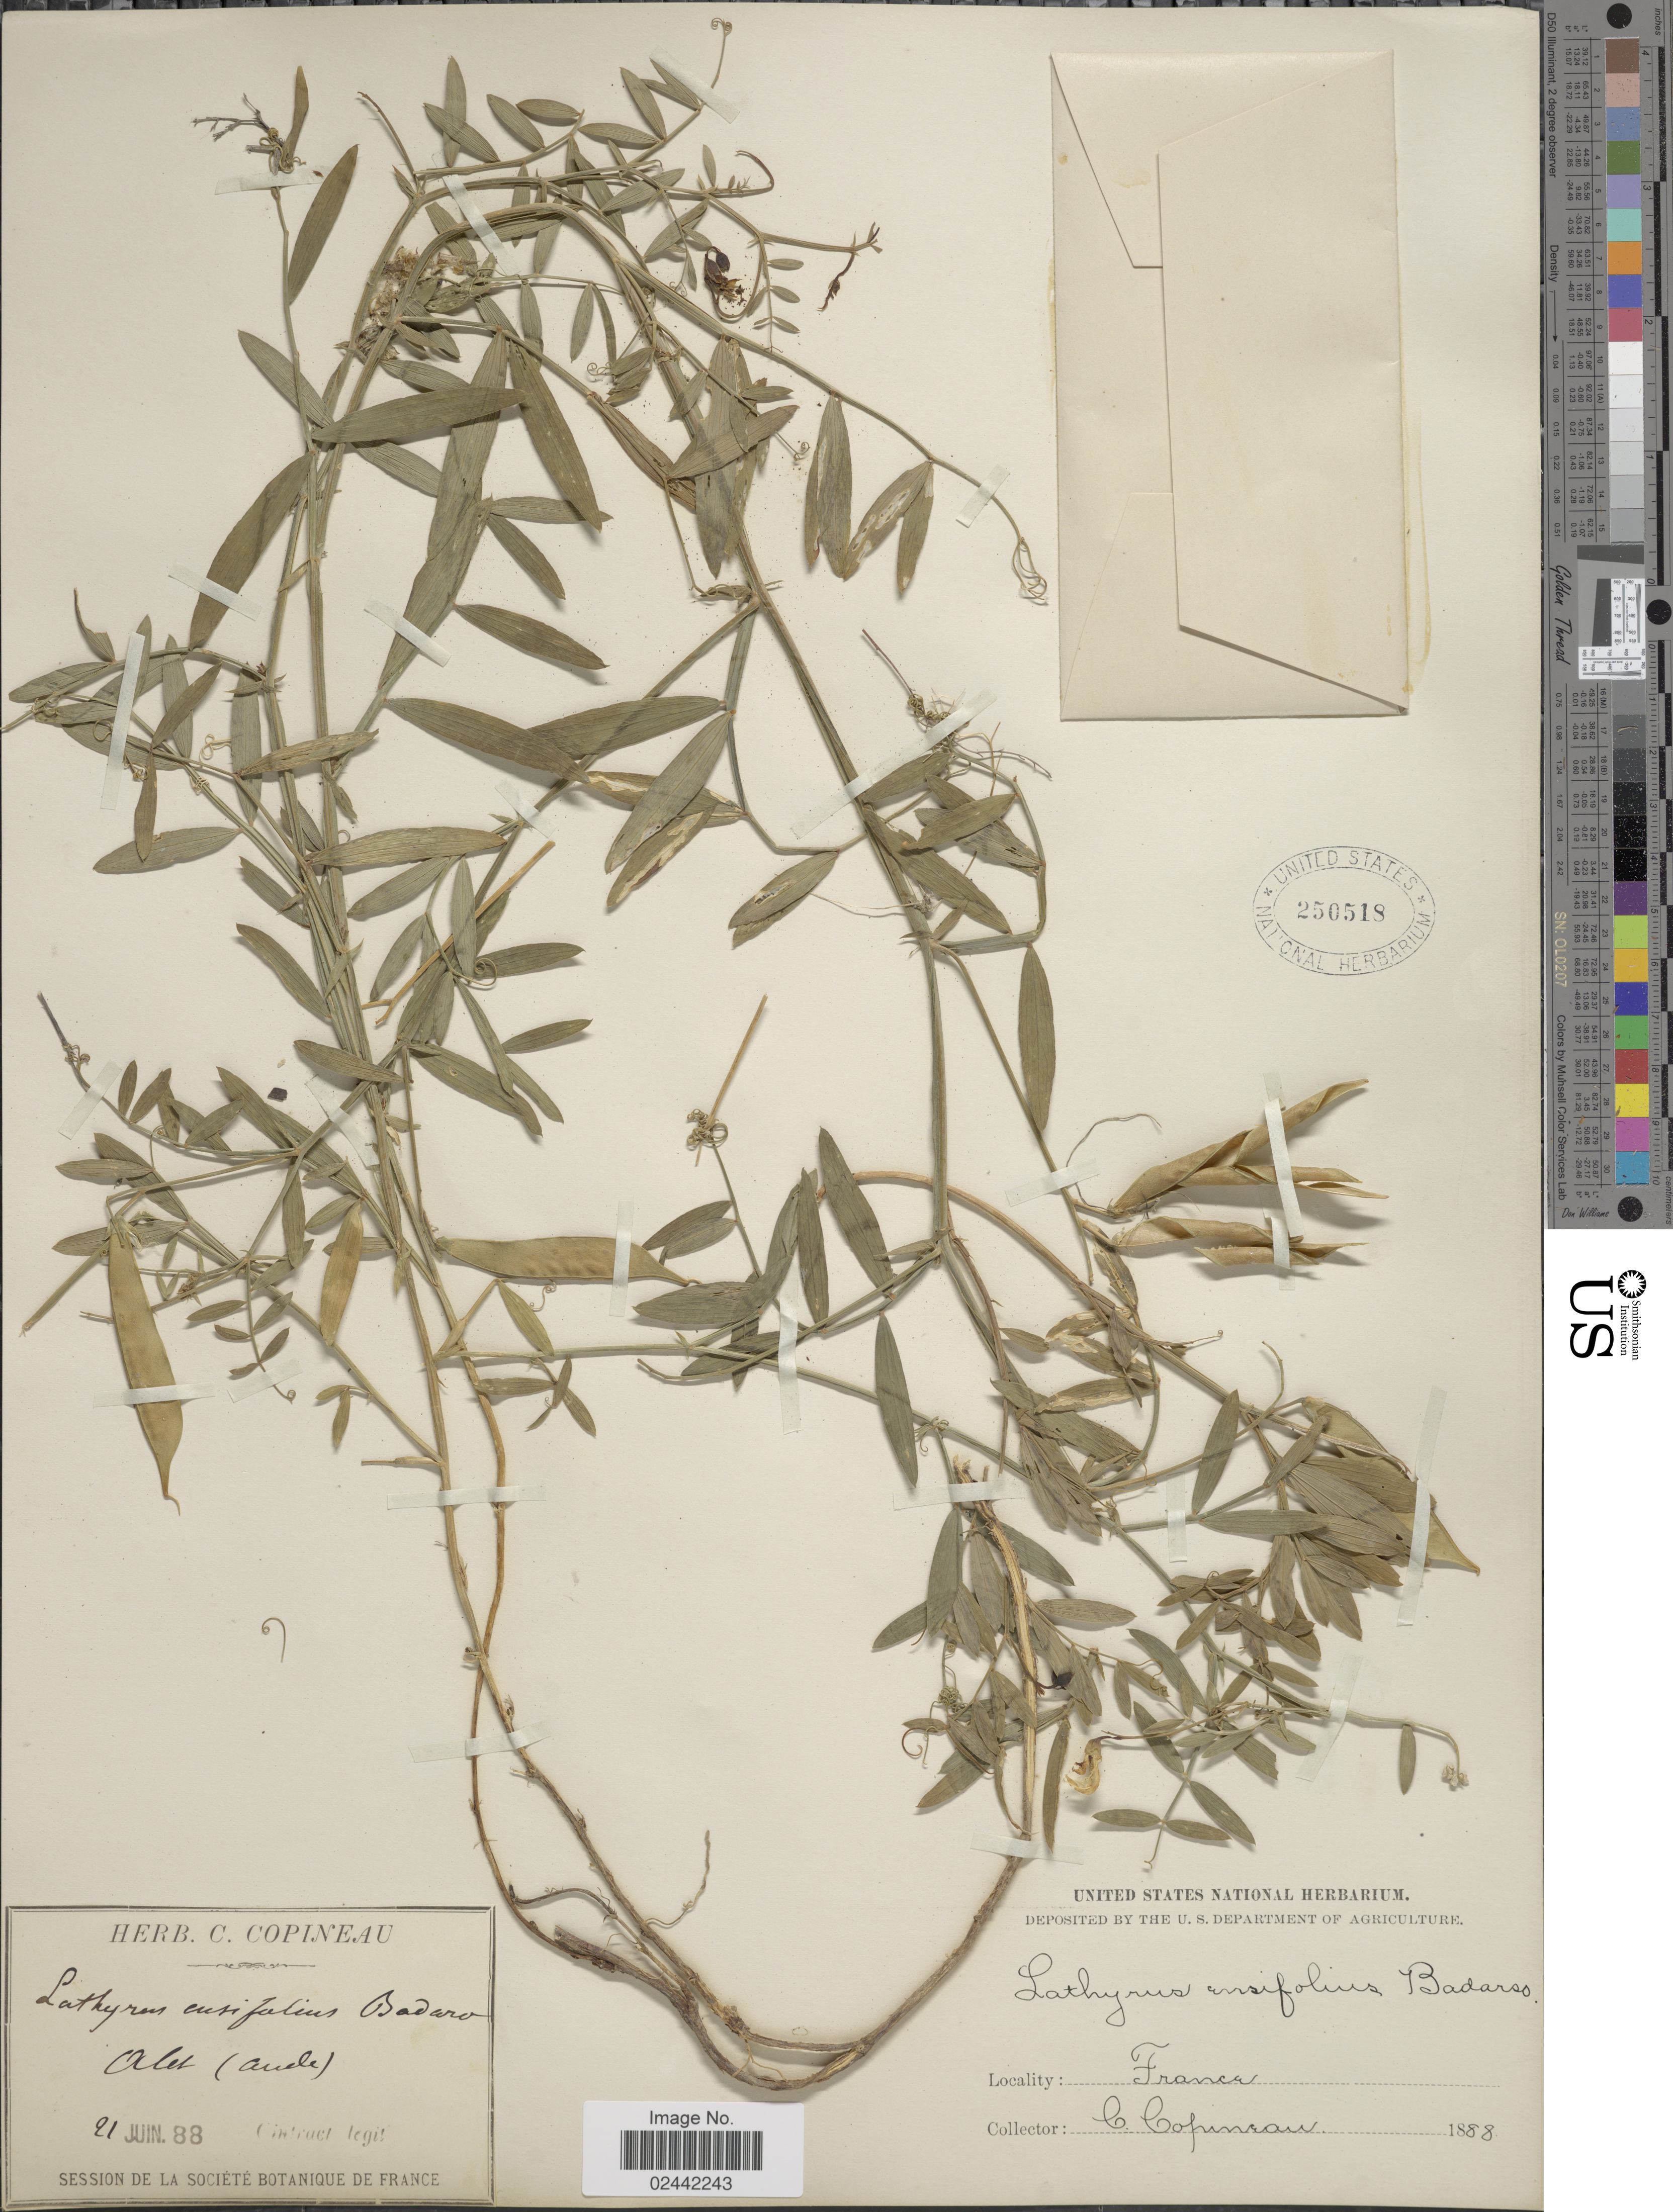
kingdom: Plantae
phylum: Tracheophyta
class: Magnoliopsida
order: Fabales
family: Fabaceae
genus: Lathyrus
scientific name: Lathyrus ensifolius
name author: (Lapeyr.) Gay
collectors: C. Copineau & Cintract, --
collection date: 1888-06-21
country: France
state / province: Occitanie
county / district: Aude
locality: France. Alet (Aude).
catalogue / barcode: US 250518